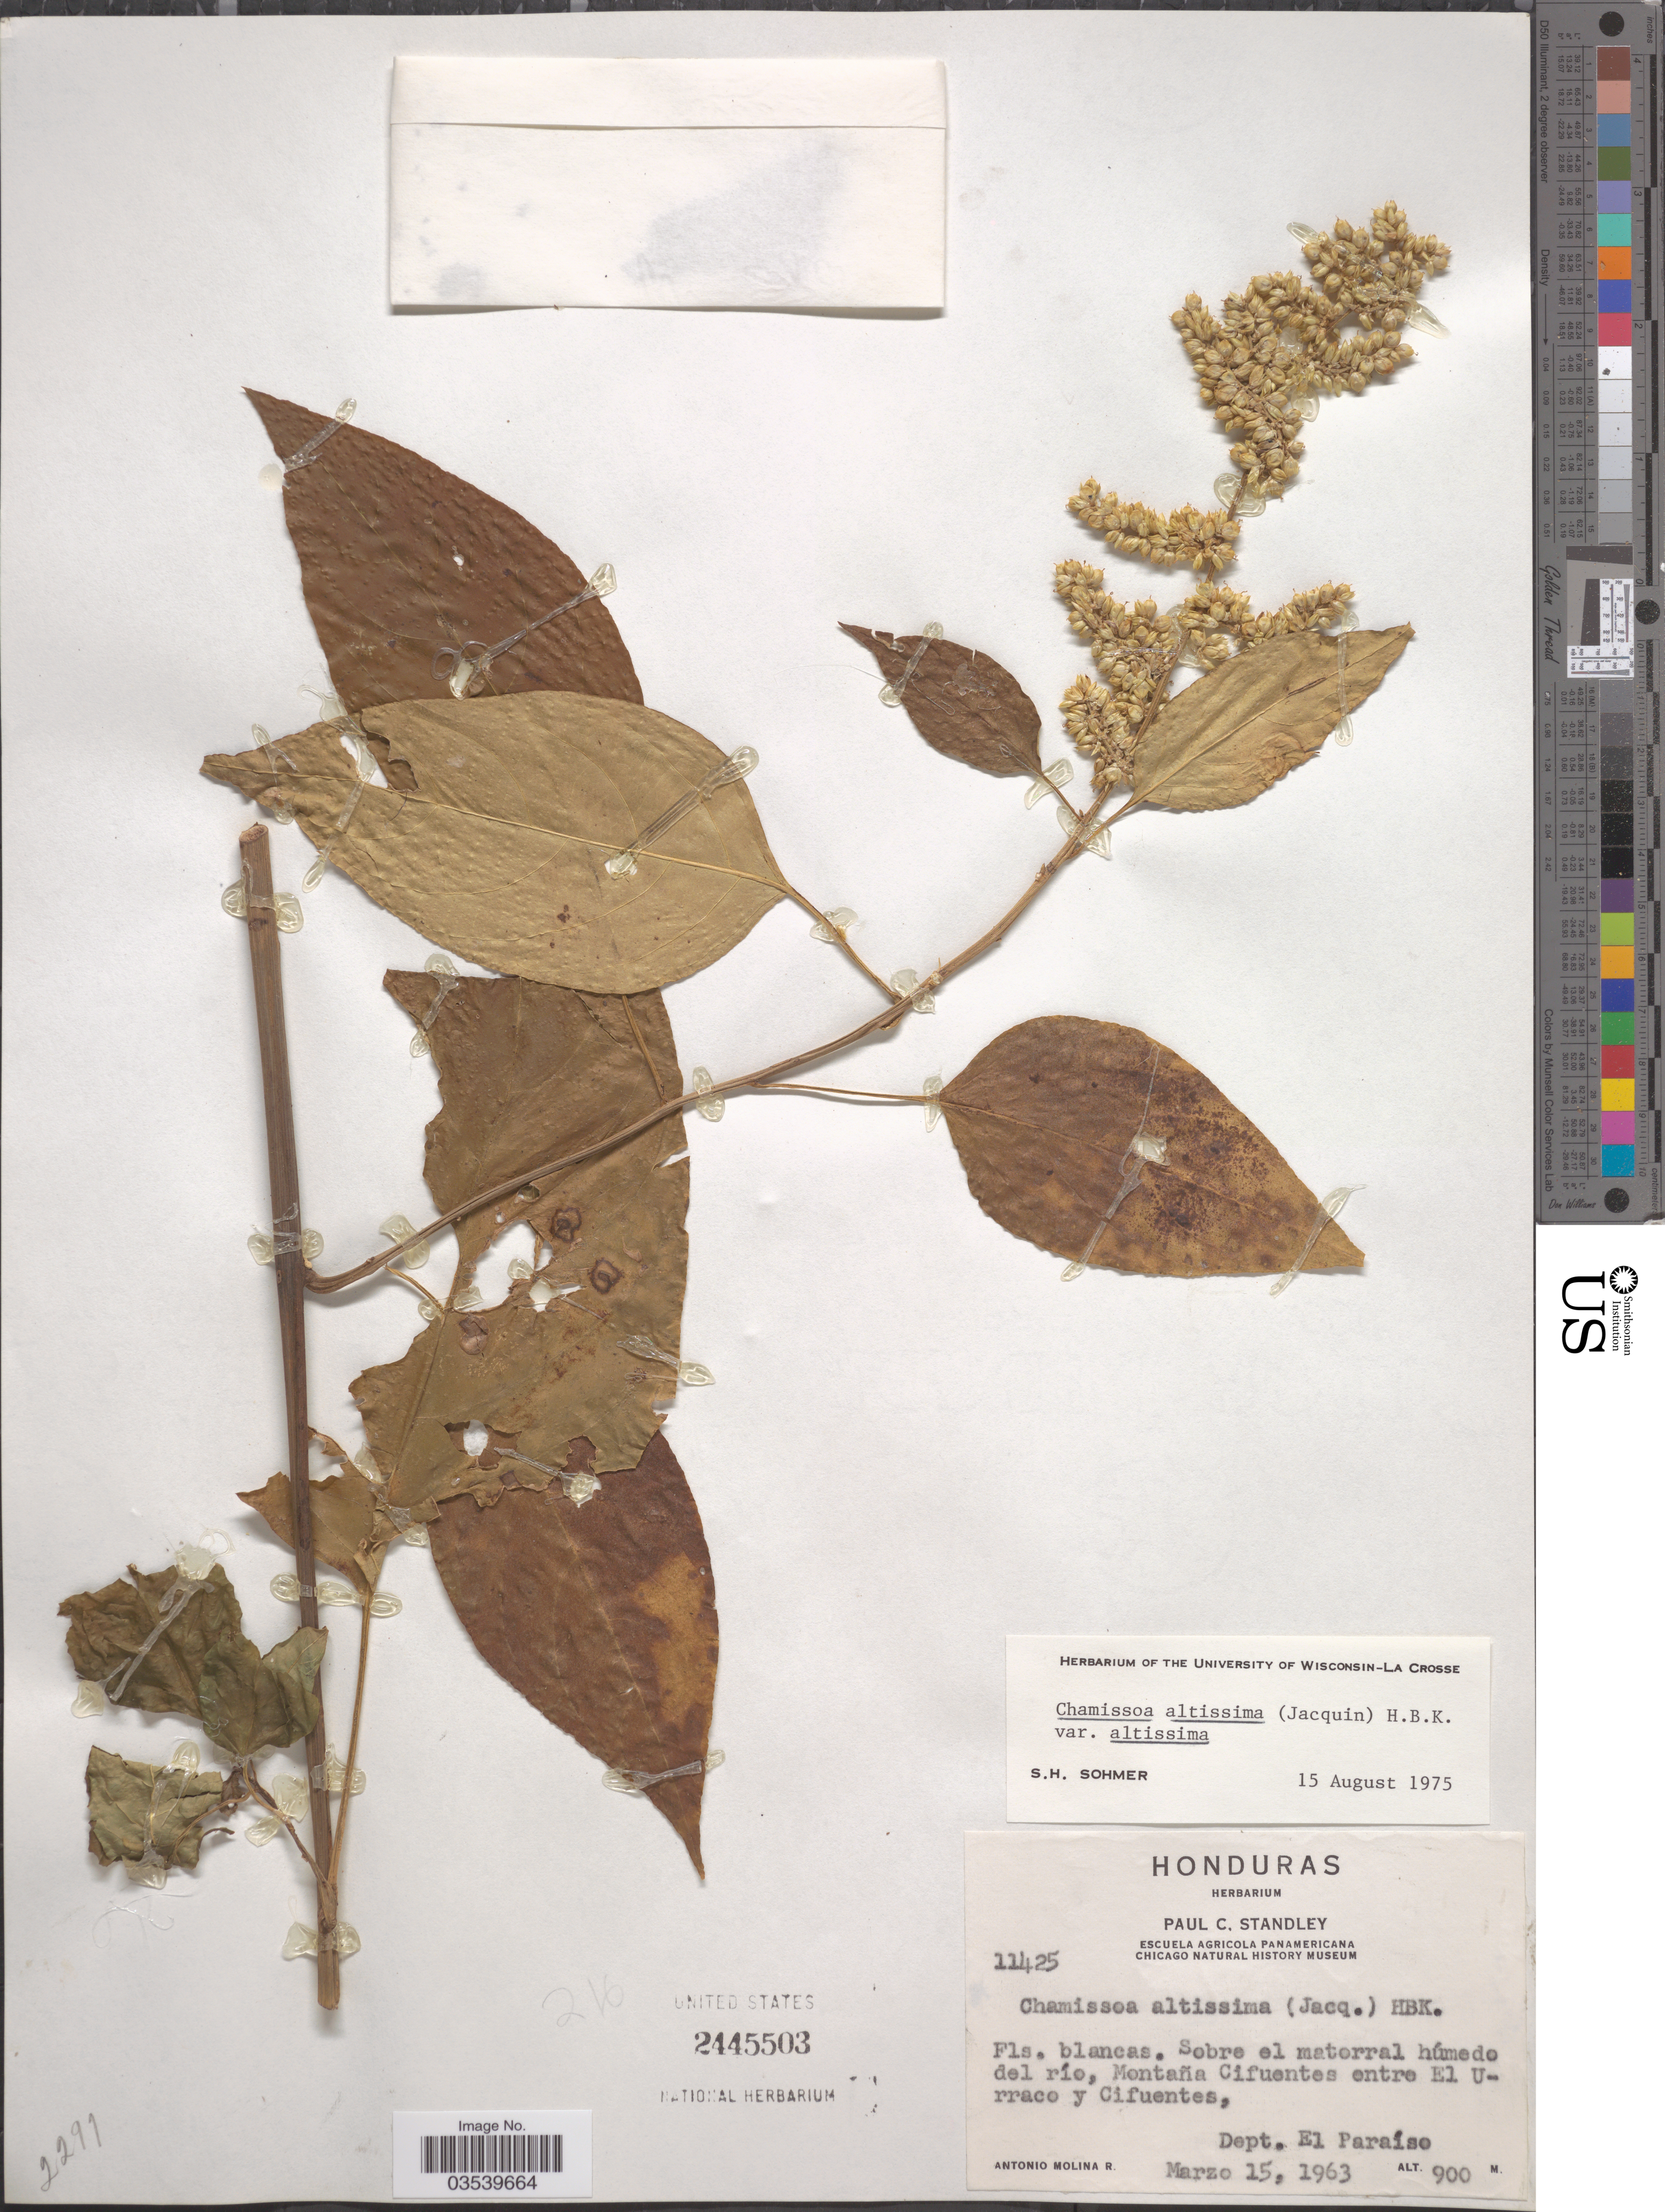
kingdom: Plantae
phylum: Tracheophyta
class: Magnoliopsida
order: Caryophyllales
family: Amaranthaceae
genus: Chamissoa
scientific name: Chamissoa altissima var. altissima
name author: (Jacq.) Kunth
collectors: A. Molina R.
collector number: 11425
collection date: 1963-03-15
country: Honduras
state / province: El Paraíso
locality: Sobre el matorral húmedo del río, Montaña Cifuentes entre El Urraco y Cifuentes, Dept. El Paraíso.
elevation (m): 900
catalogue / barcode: US 2445503